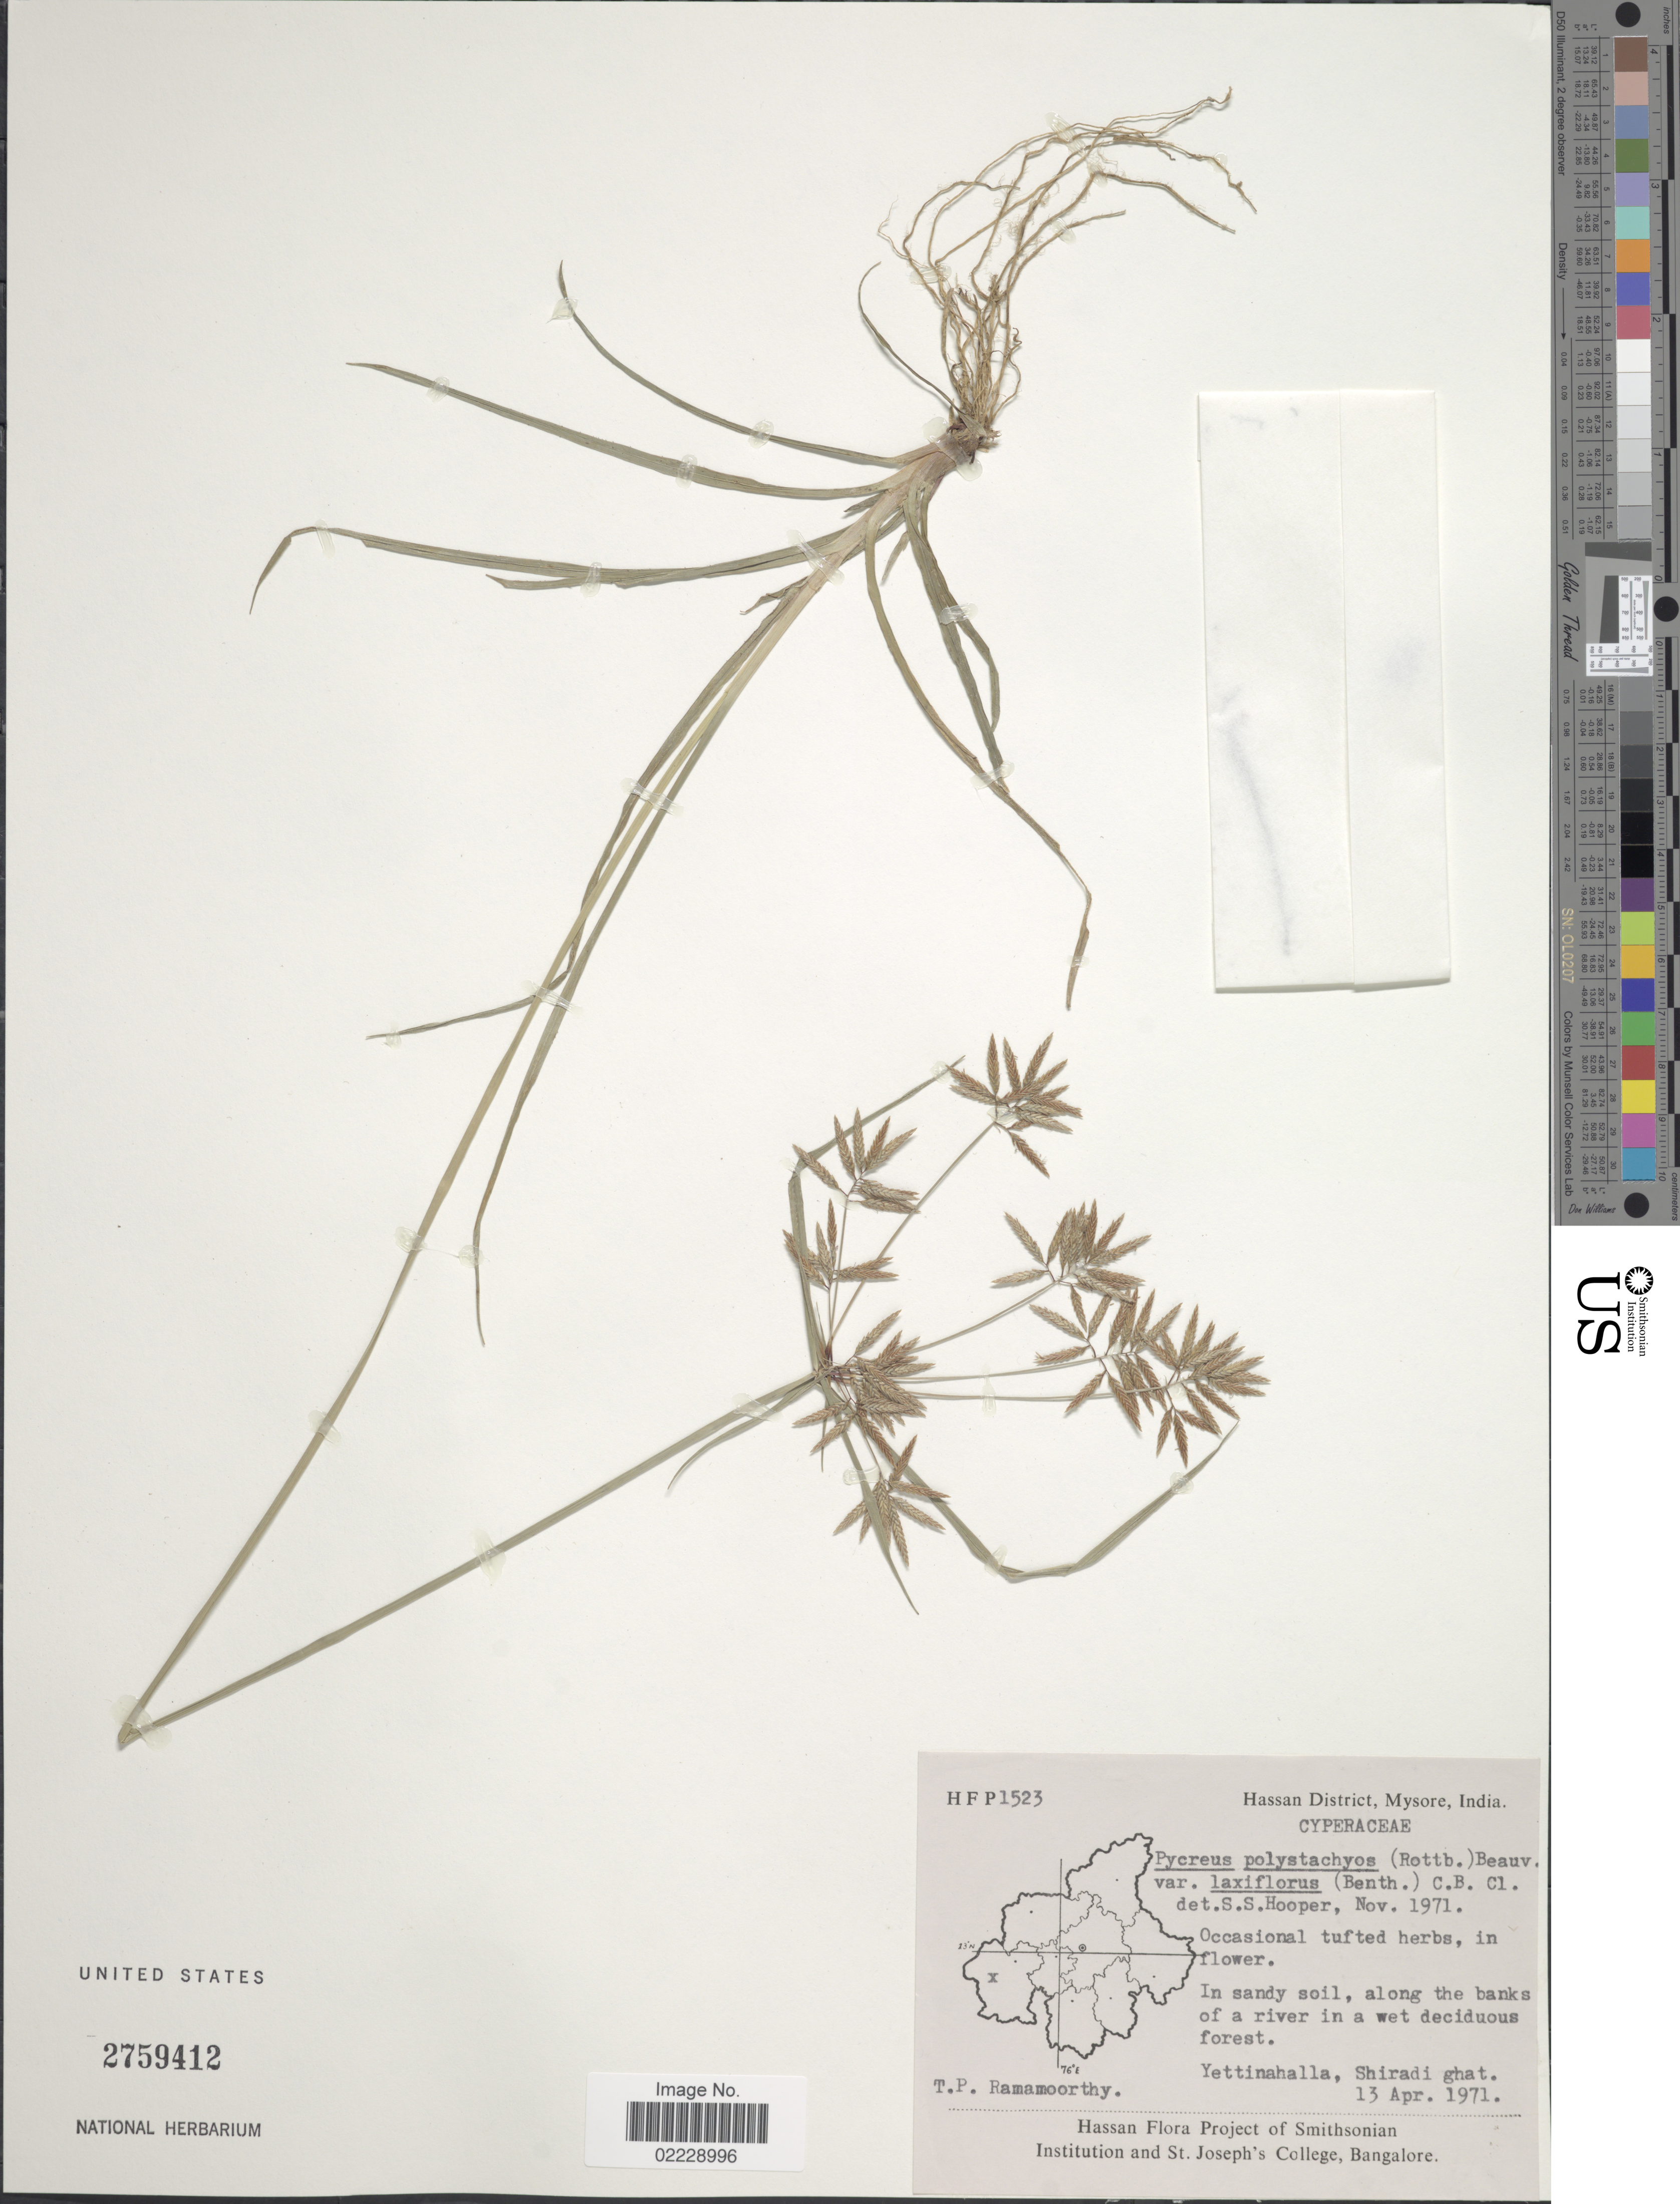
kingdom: Plantae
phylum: Tracheophyta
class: Liliopsida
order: Poales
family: Cyperaceae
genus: Cyperus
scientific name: Cyperus polystachyos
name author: Rottb.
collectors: T. P. Ramamoorthy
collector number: HFP1523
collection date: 1971-04-13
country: India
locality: Hassan District, Mysore. Yettinahalla, Shiradi ghat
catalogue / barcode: US 2759412